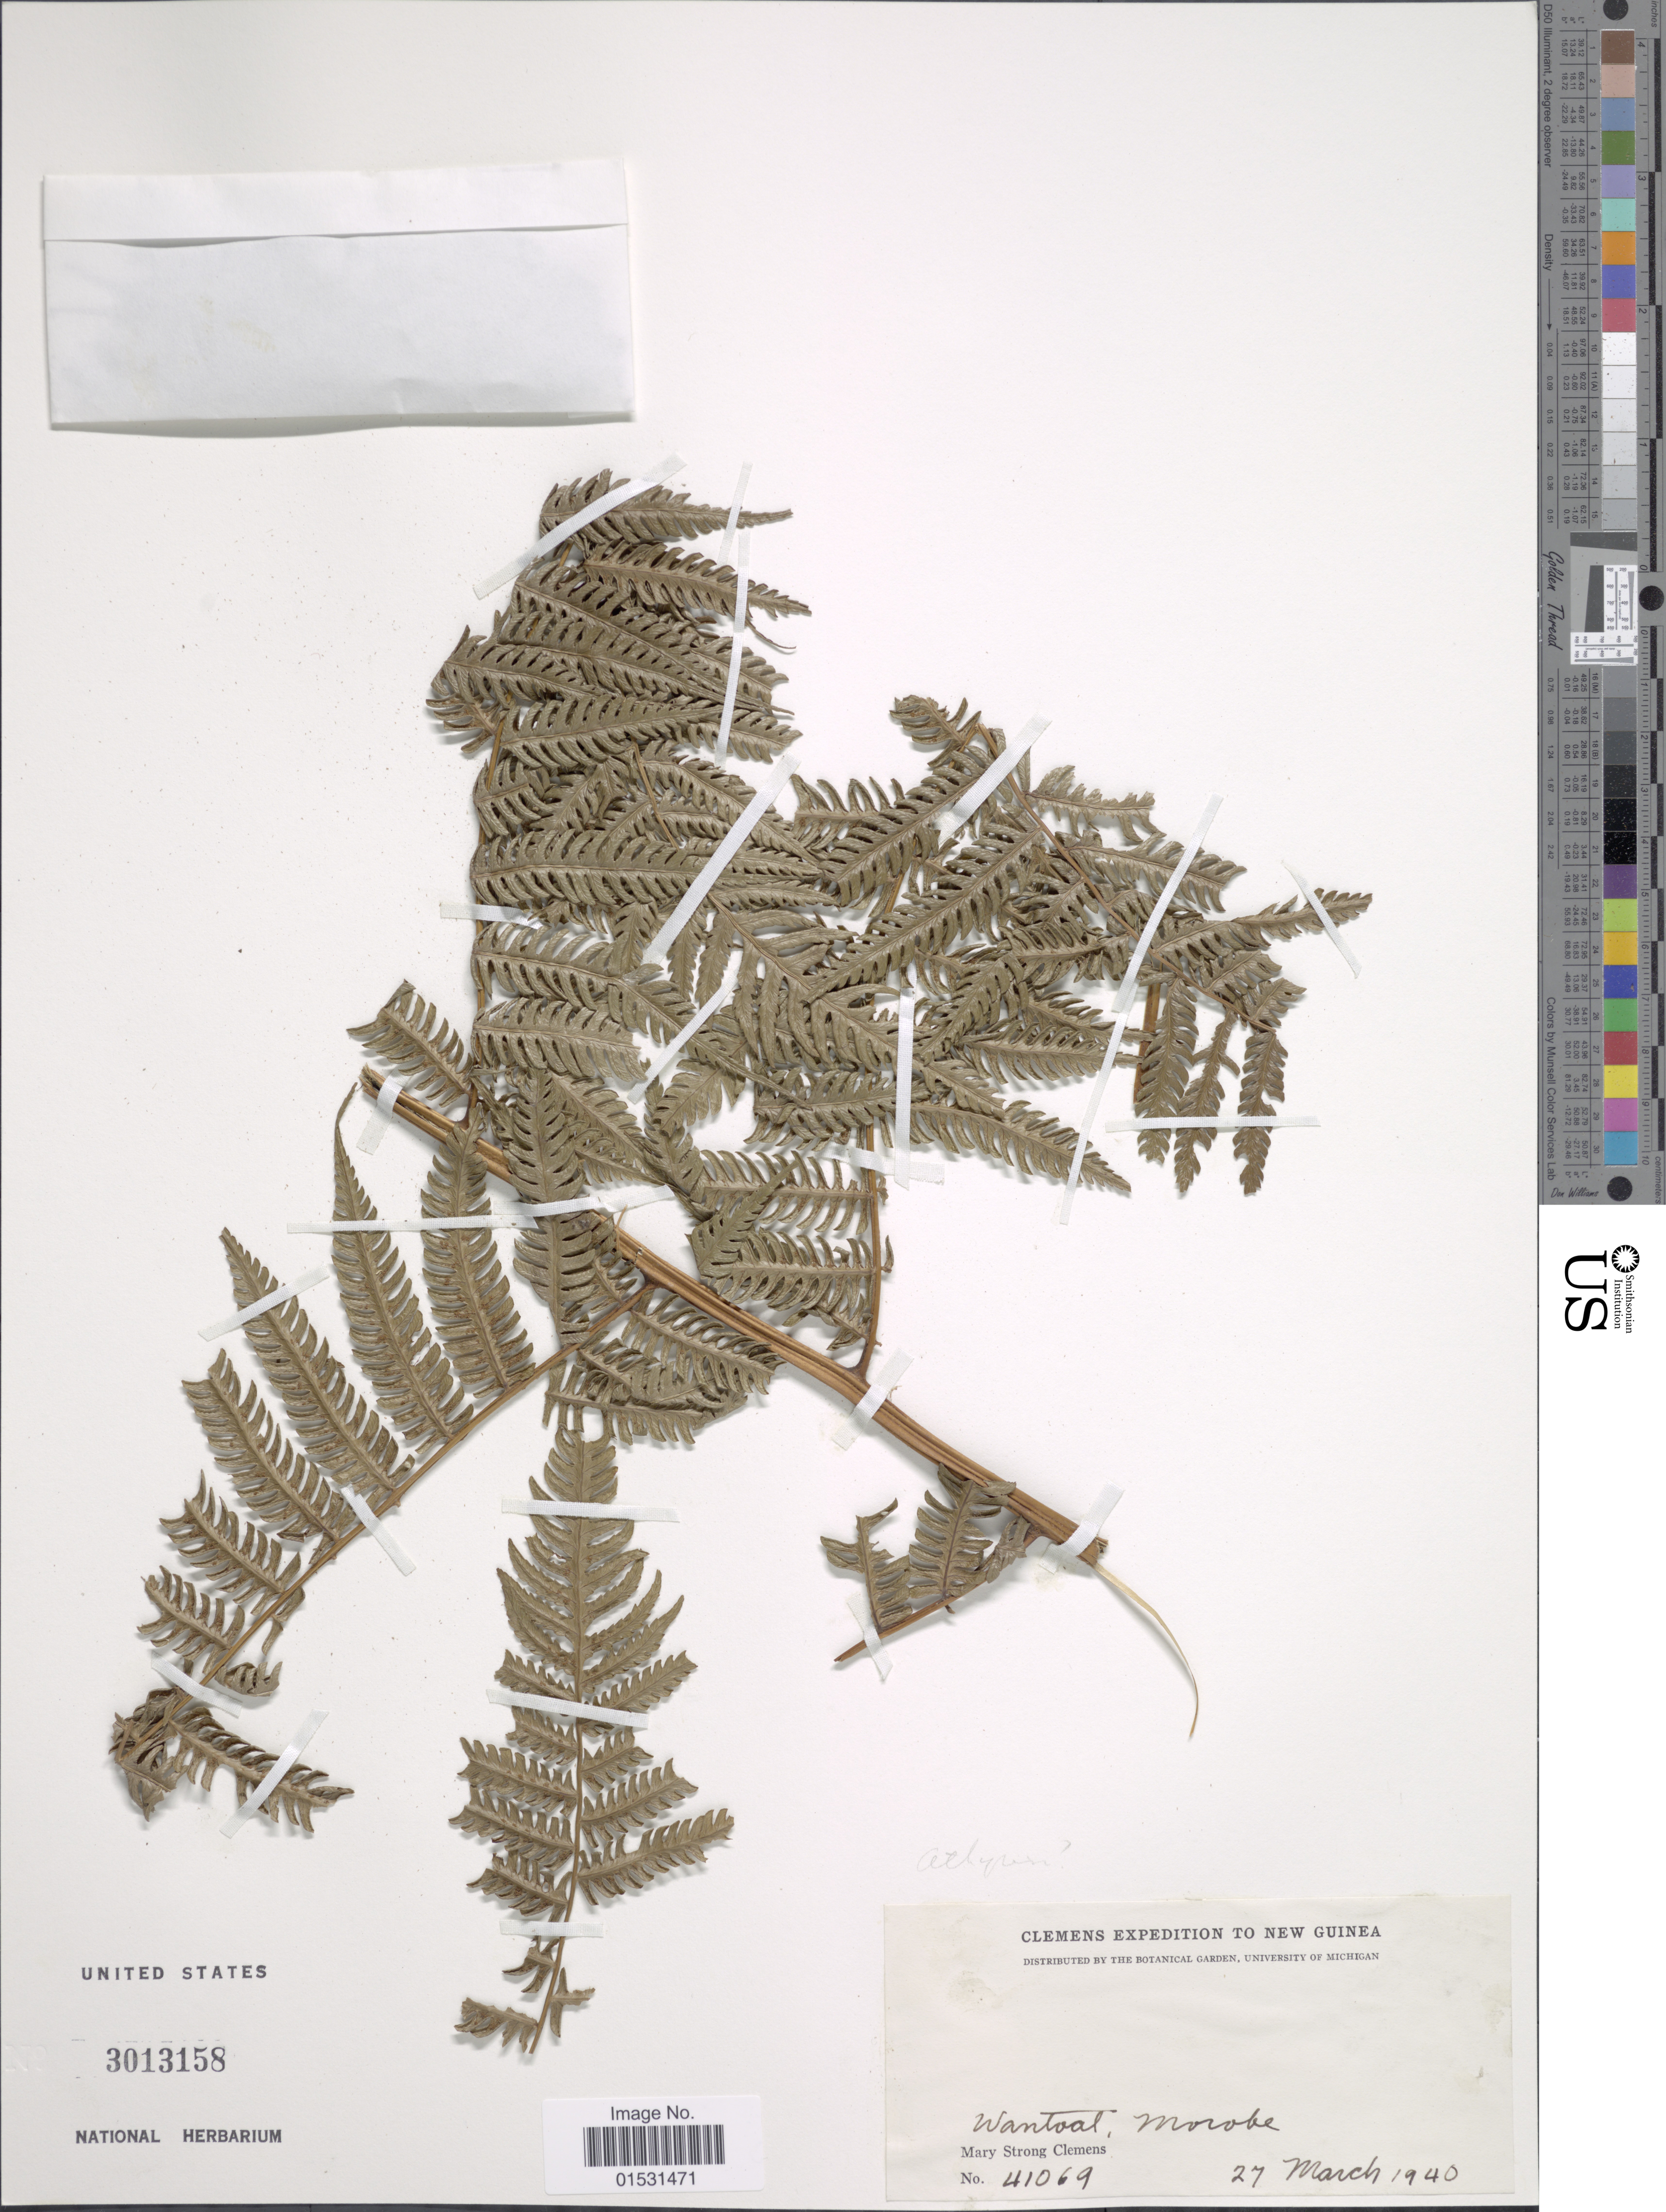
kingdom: Plantae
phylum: Tracheophyta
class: Polypodiopsida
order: Polypodiales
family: Athyriaceae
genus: Athyrium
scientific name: Athyrium sp.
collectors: M. S. Clemens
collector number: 41069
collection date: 1940-03-27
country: Papua New Guinea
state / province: Morobe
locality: New Guinea, Wantval.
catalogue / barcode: US 3013158